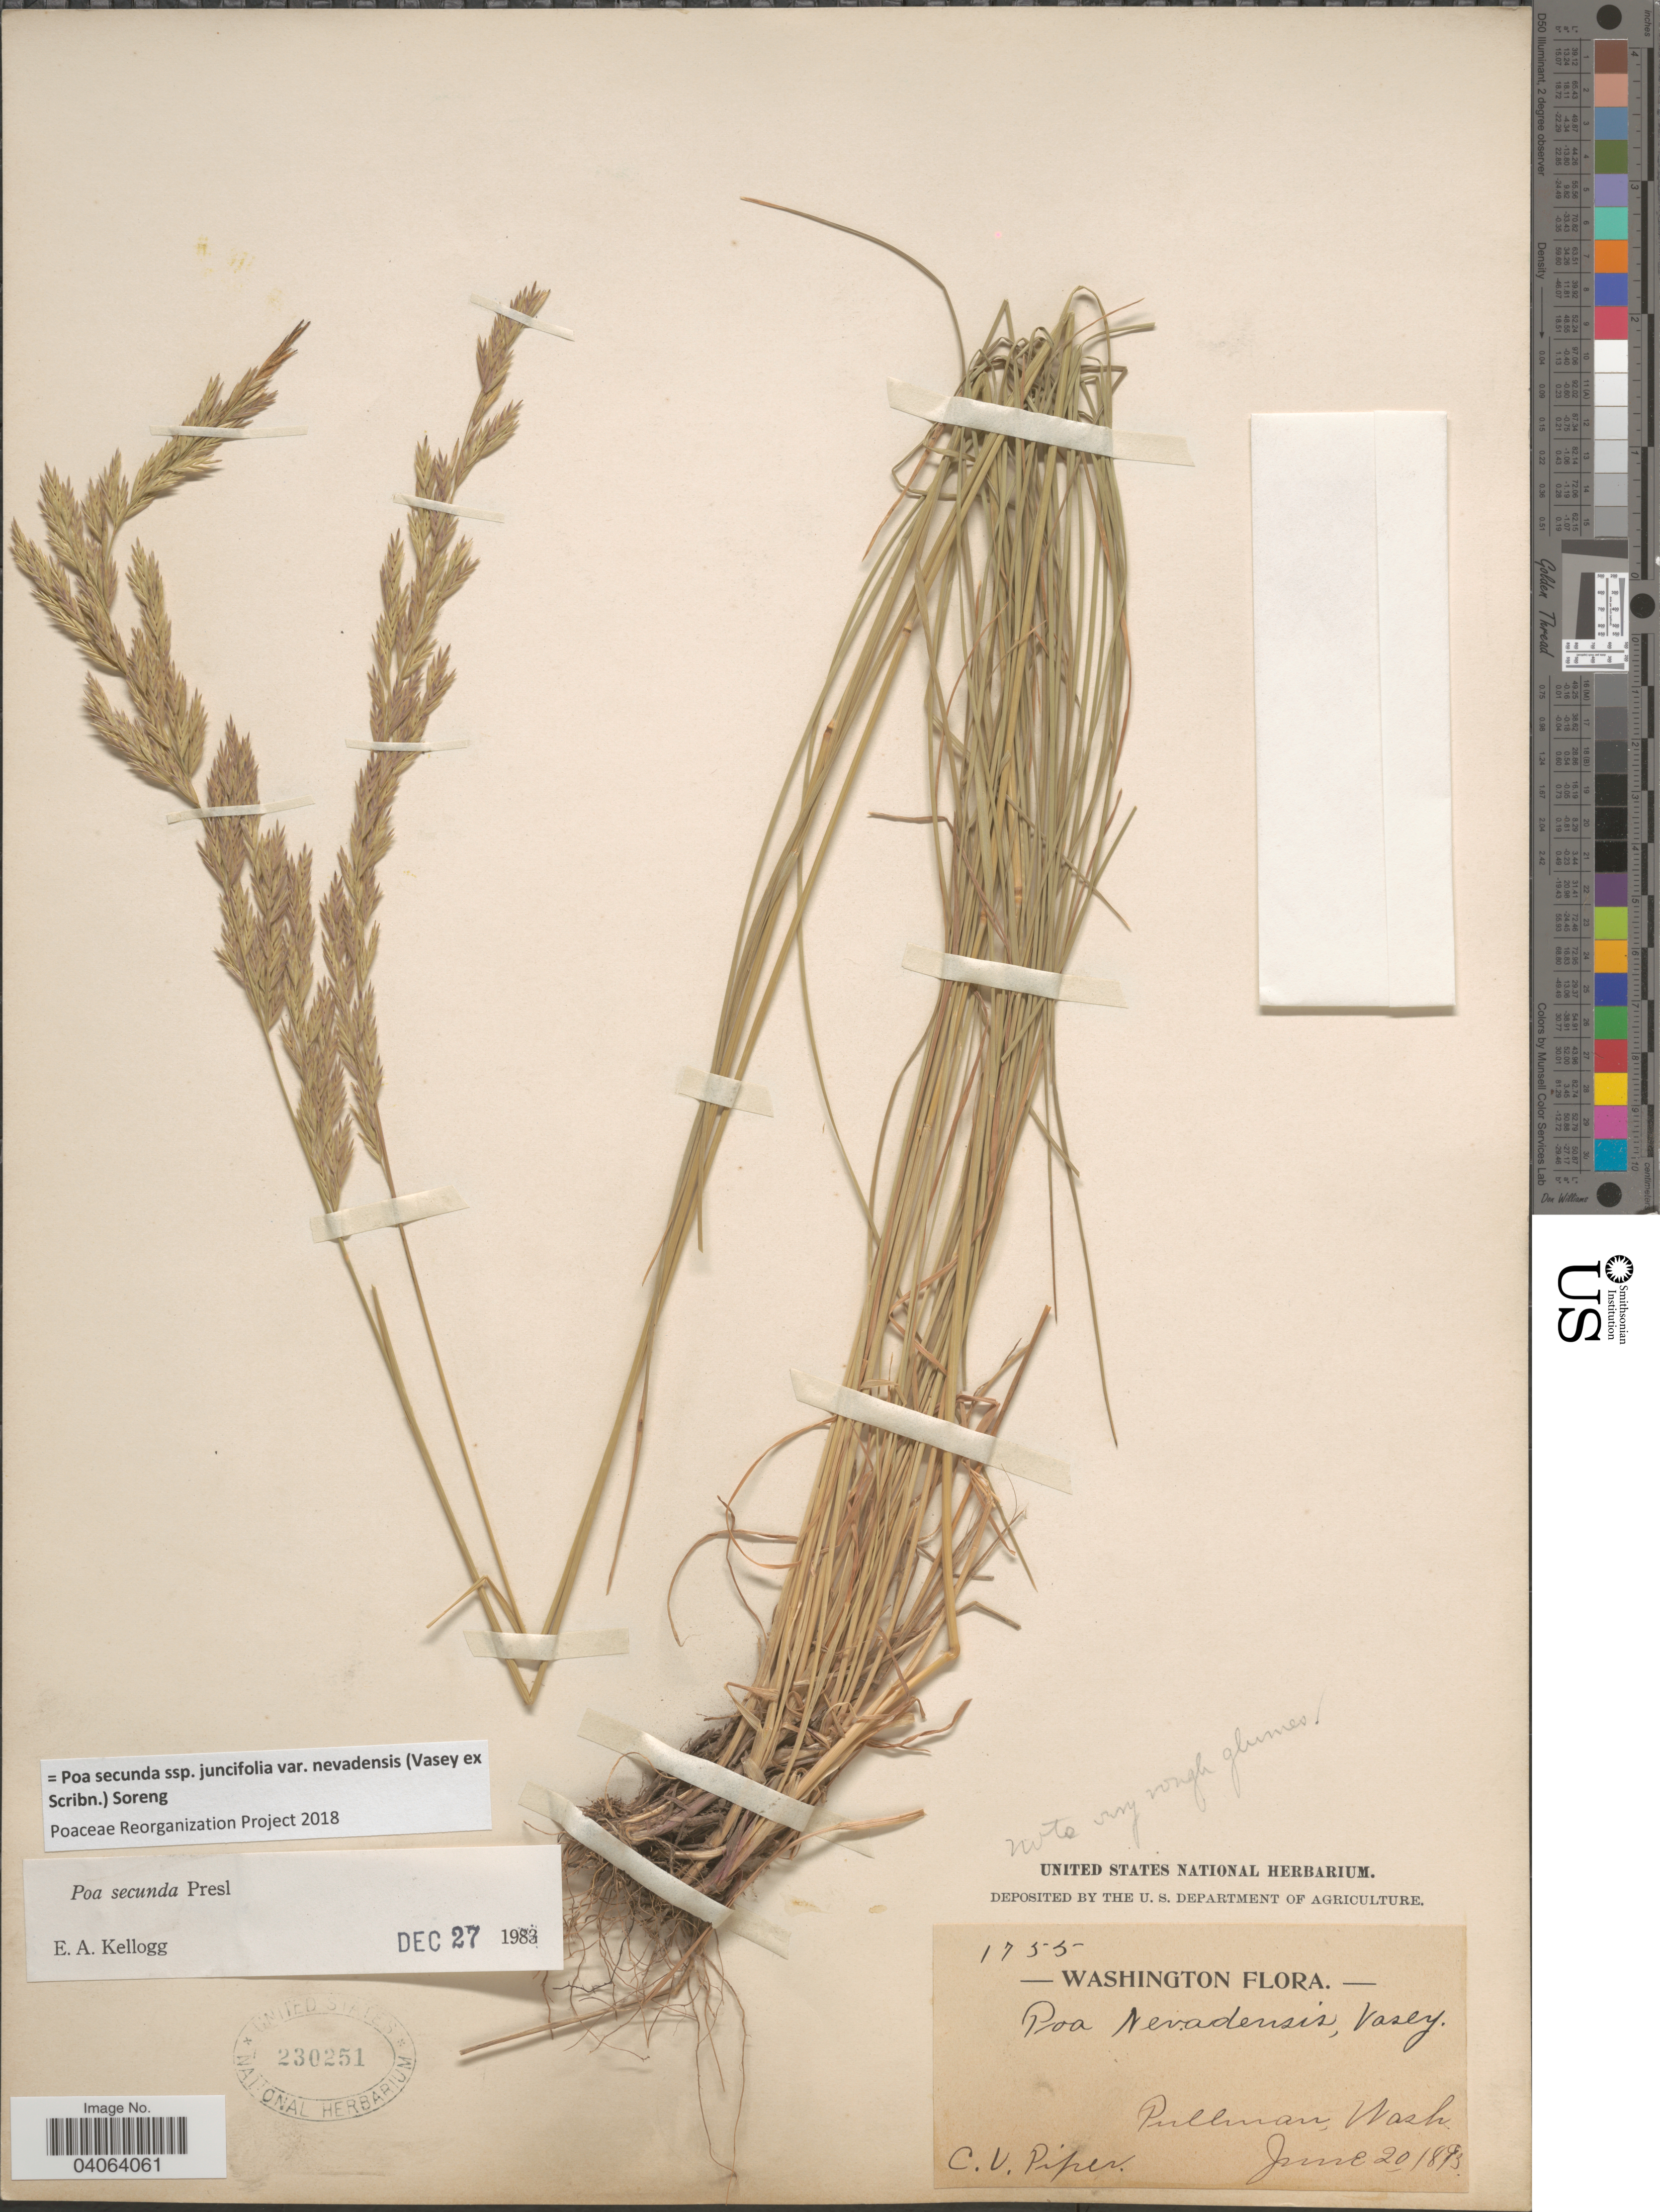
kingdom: Plantae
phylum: Tracheophyta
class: Liliopsida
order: Poales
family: Poaceae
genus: Poa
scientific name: Poa secunda subsp. juncifolia var. nevadensis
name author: (Vasey ex Scribn.) Soreng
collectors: C. V. Piper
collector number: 1755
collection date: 1893-06-20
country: United States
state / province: Washington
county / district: Whitman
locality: Pullman.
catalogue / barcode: US 230251